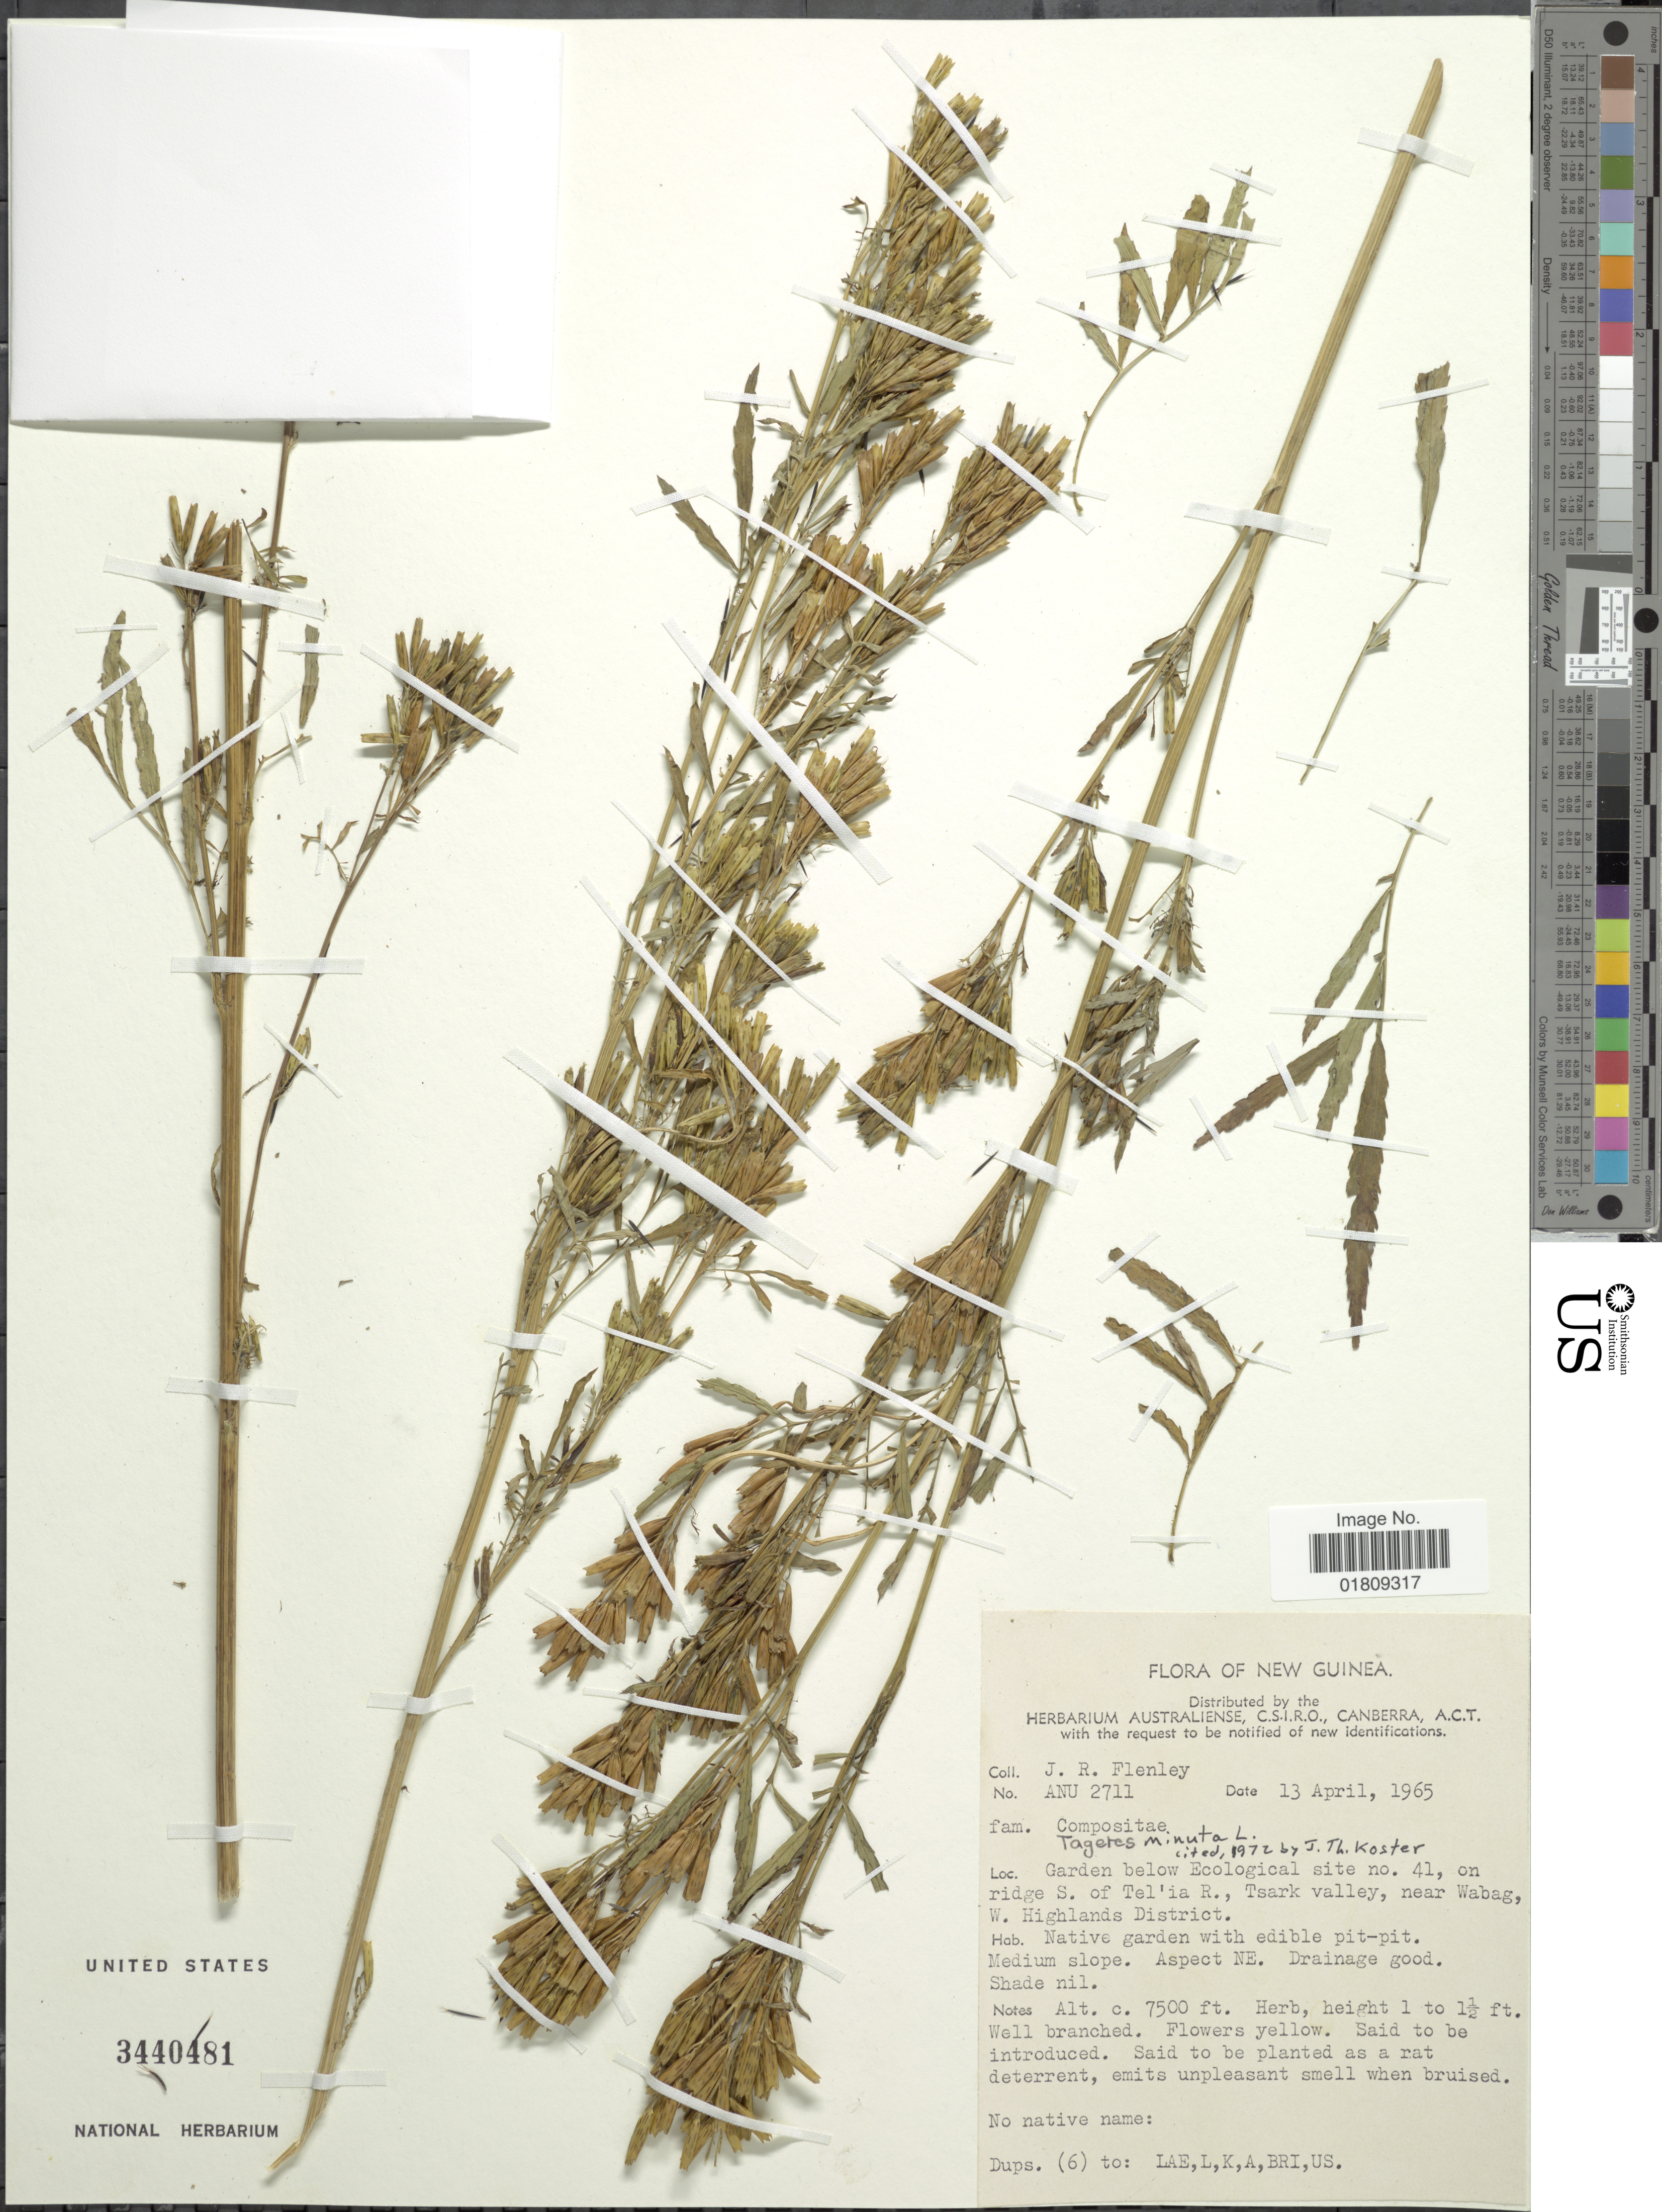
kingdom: Plantae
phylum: Tracheophyta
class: Magnoliopsida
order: Asterales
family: Asteraceae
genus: Tagetes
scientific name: Tagetes minuta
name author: L.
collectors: J. Flenley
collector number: ANU2711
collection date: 1965-04-13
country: Papua New Guinea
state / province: Western Highlands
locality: New Guinea, Garden below Ecological sit no 41, on ridge S of Tel'ia R., Tsark Valley, near Wabag, W. Highlands District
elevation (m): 2286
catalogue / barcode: US 3440481